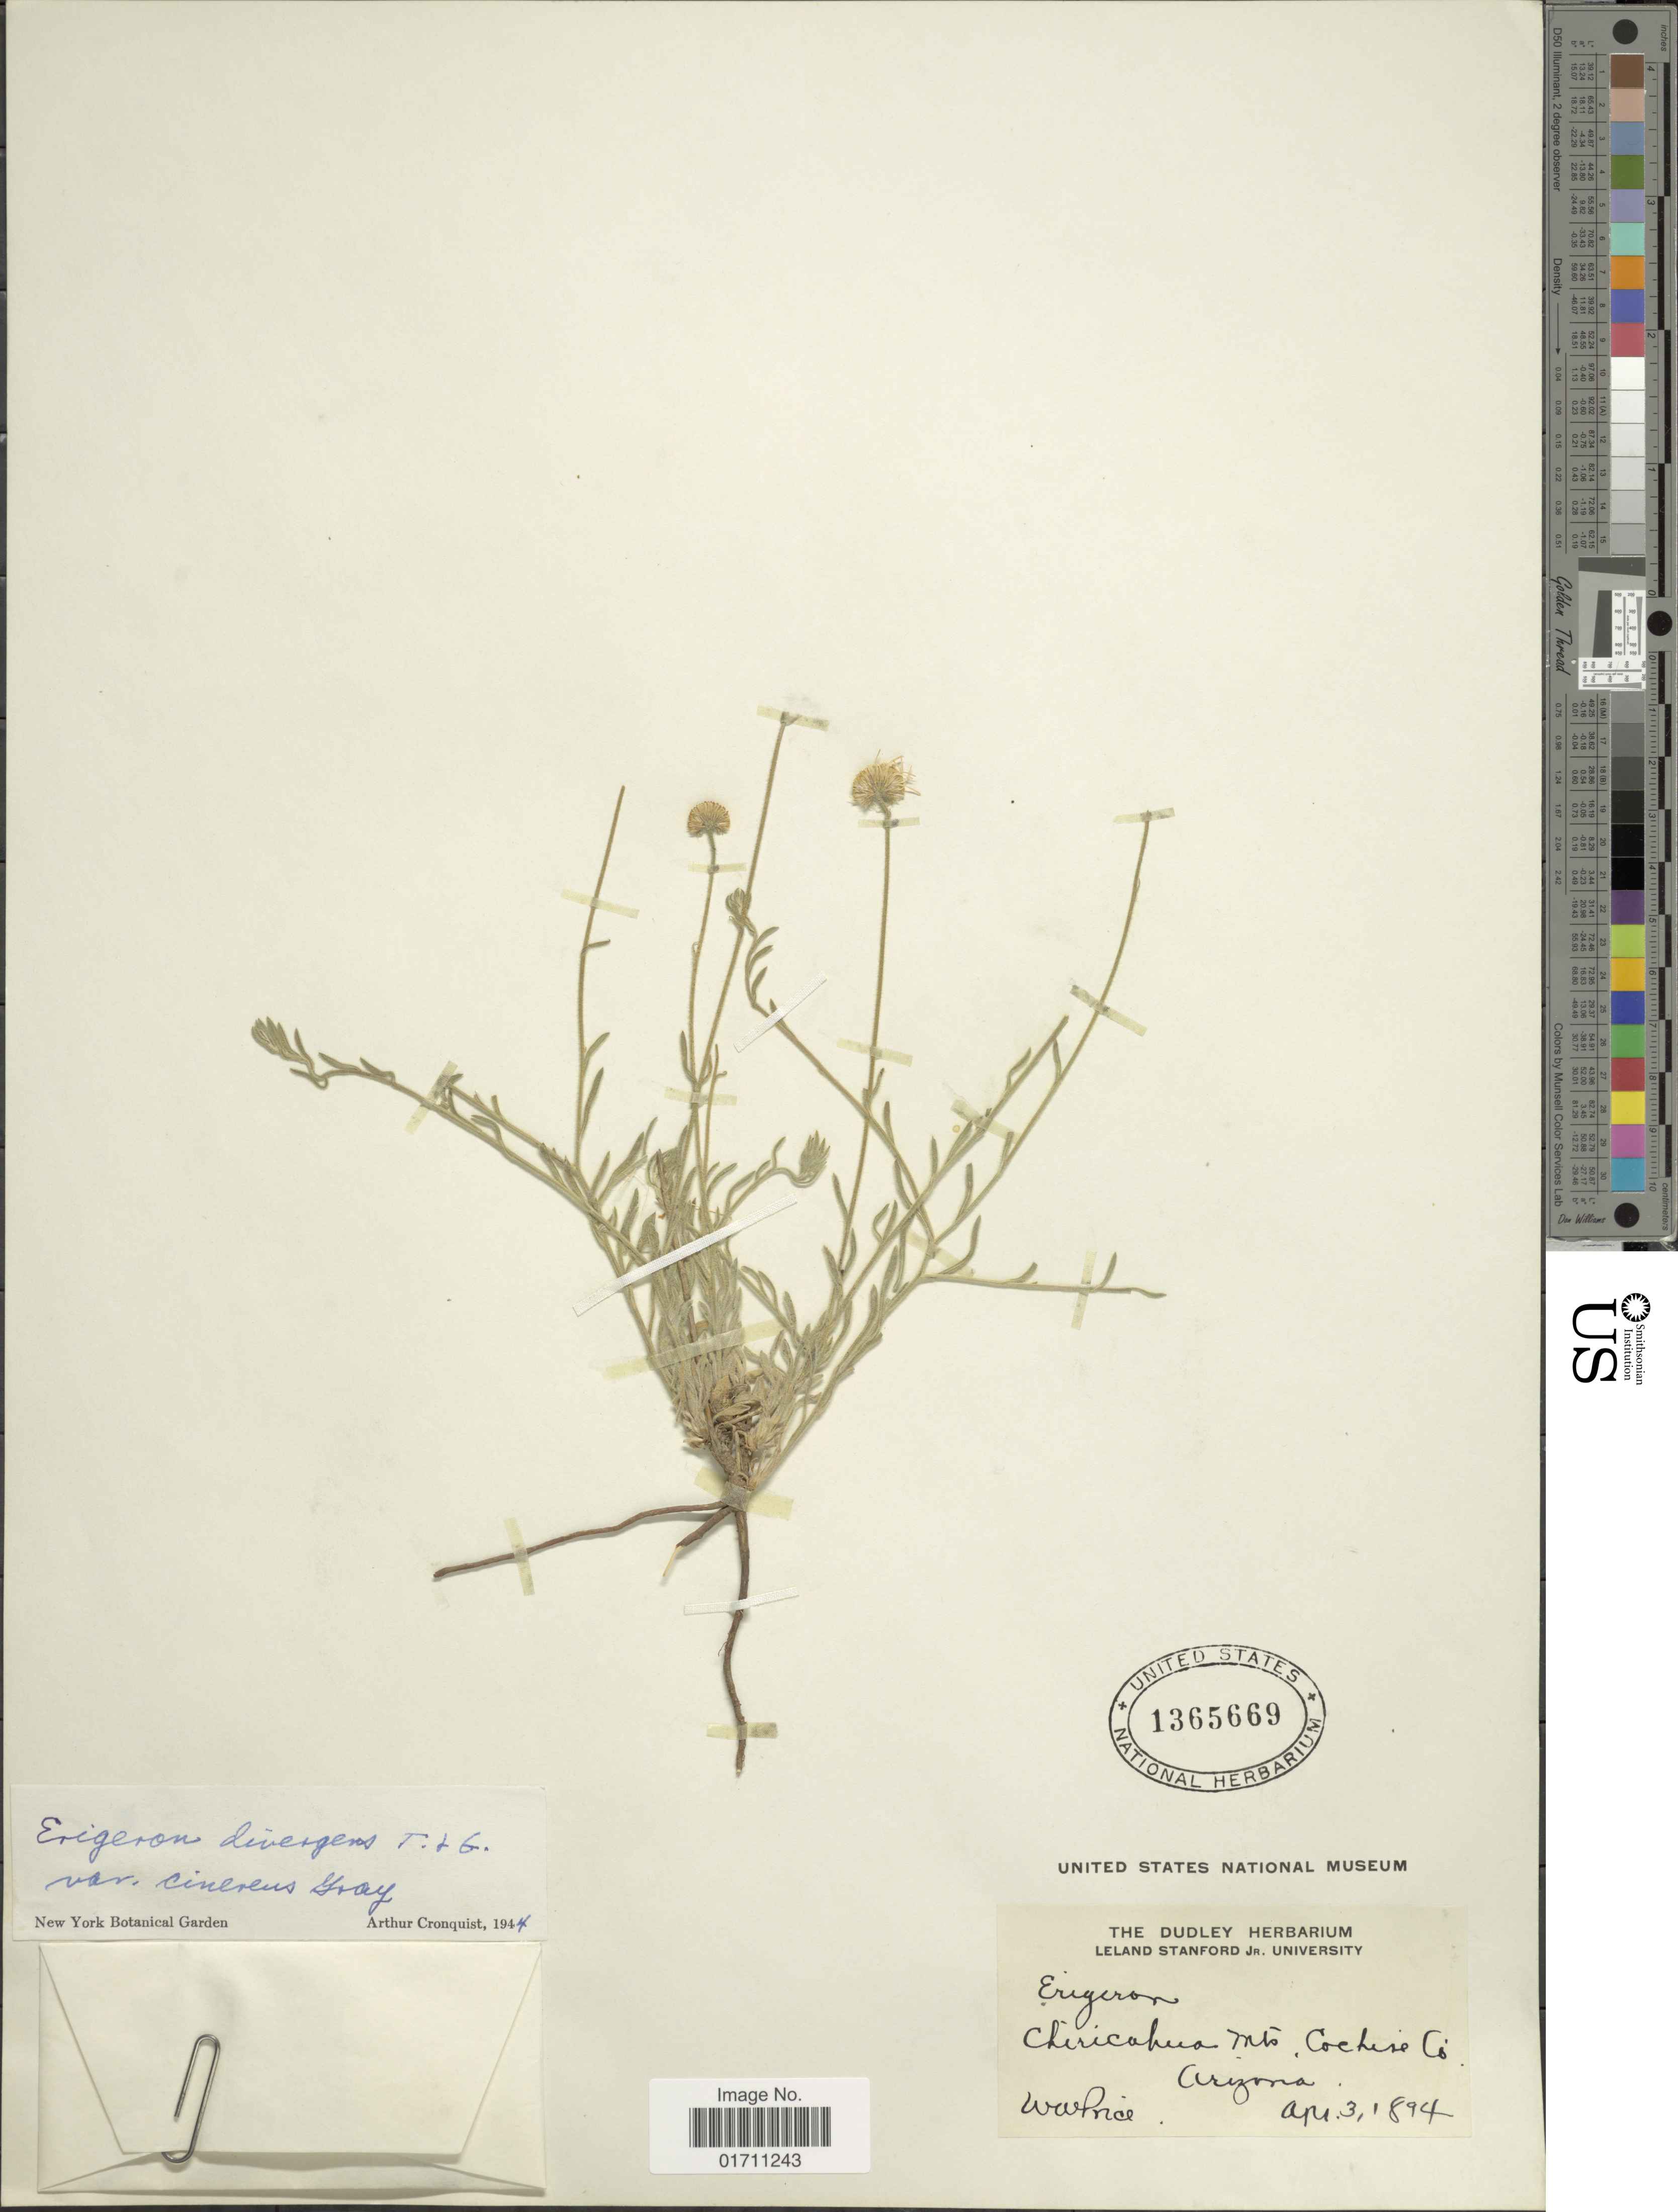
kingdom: Plantae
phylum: Tracheophyta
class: Magnoliopsida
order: Asterales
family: Asteraceae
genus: Erigeron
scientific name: Erigeron colomexicanus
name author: A. Nelson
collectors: W. Price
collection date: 1894-04-03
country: United States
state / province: Arizona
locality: Chiricahua Mts, Cochise Co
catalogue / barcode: US 1365669